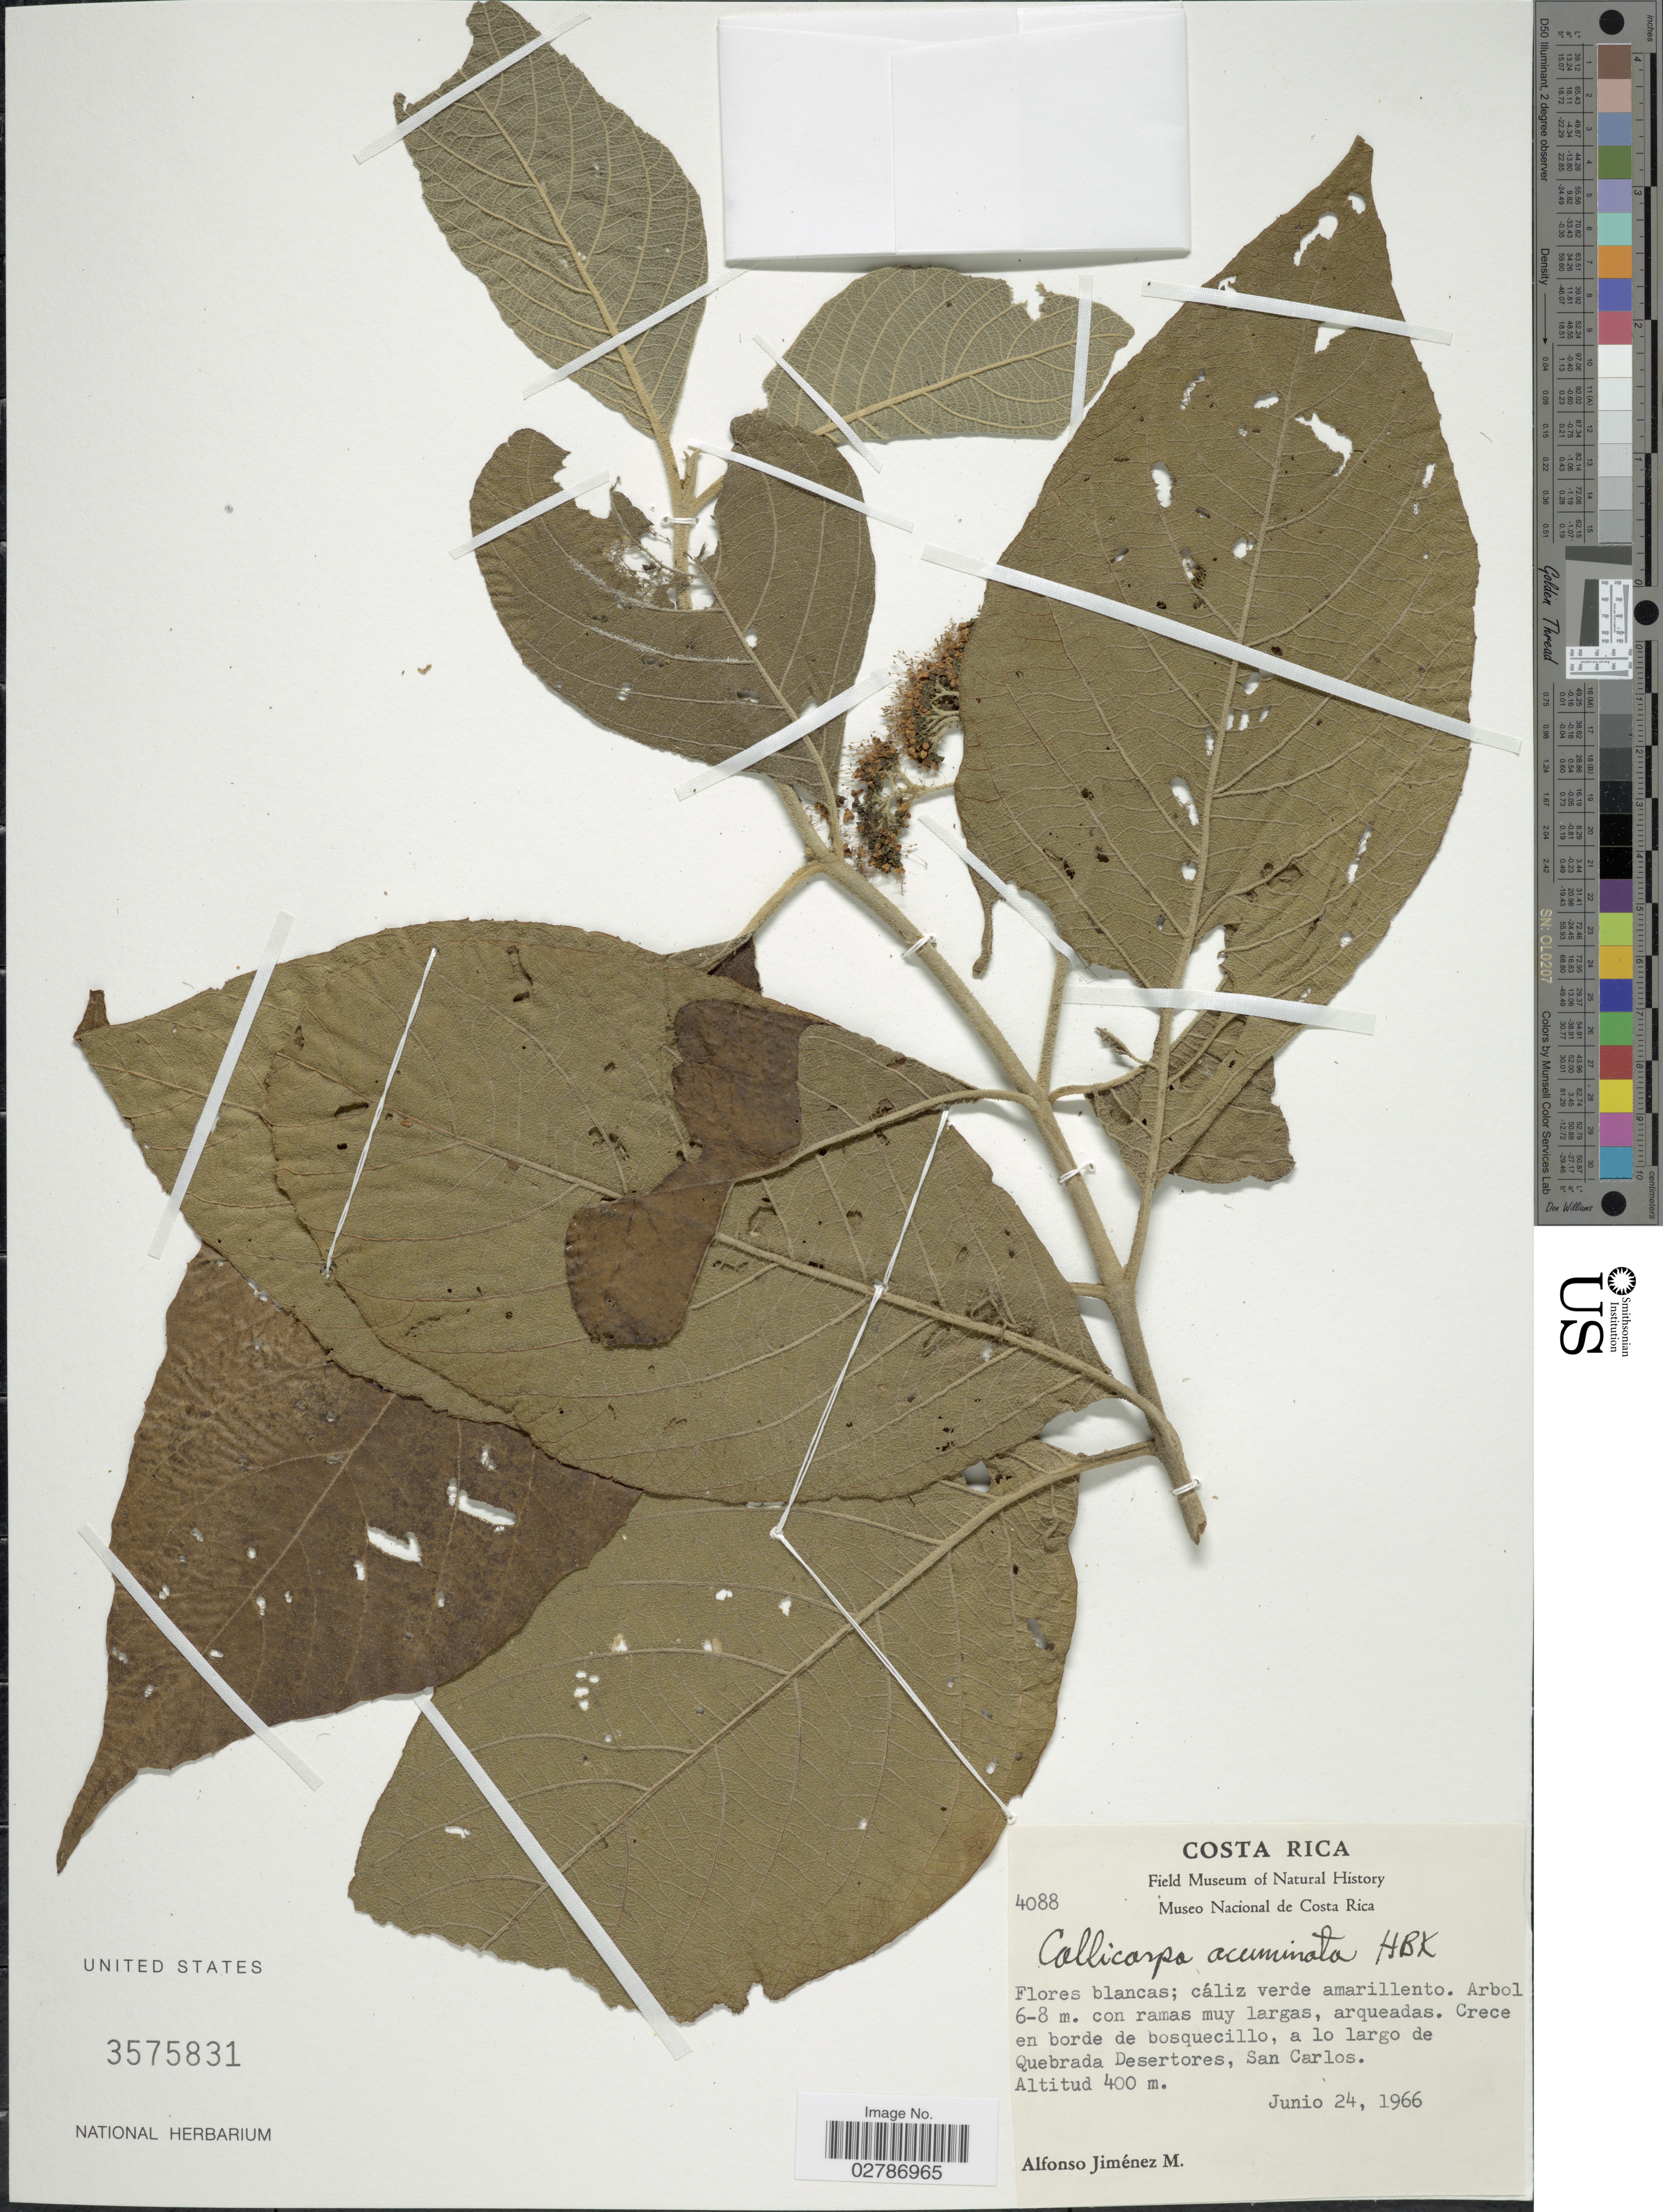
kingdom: Plantae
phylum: Tracheophyta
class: Magnoliopsida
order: Lamiales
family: Lamiaceae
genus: Callicarpa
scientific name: Callicarpa acuminata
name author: Kunth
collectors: A. Jimenez M.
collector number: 4088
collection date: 1966-06-24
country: Costa Rica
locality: A lo largo de Quebrada Desertores, San Carlos.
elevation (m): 400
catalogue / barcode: US 3575831